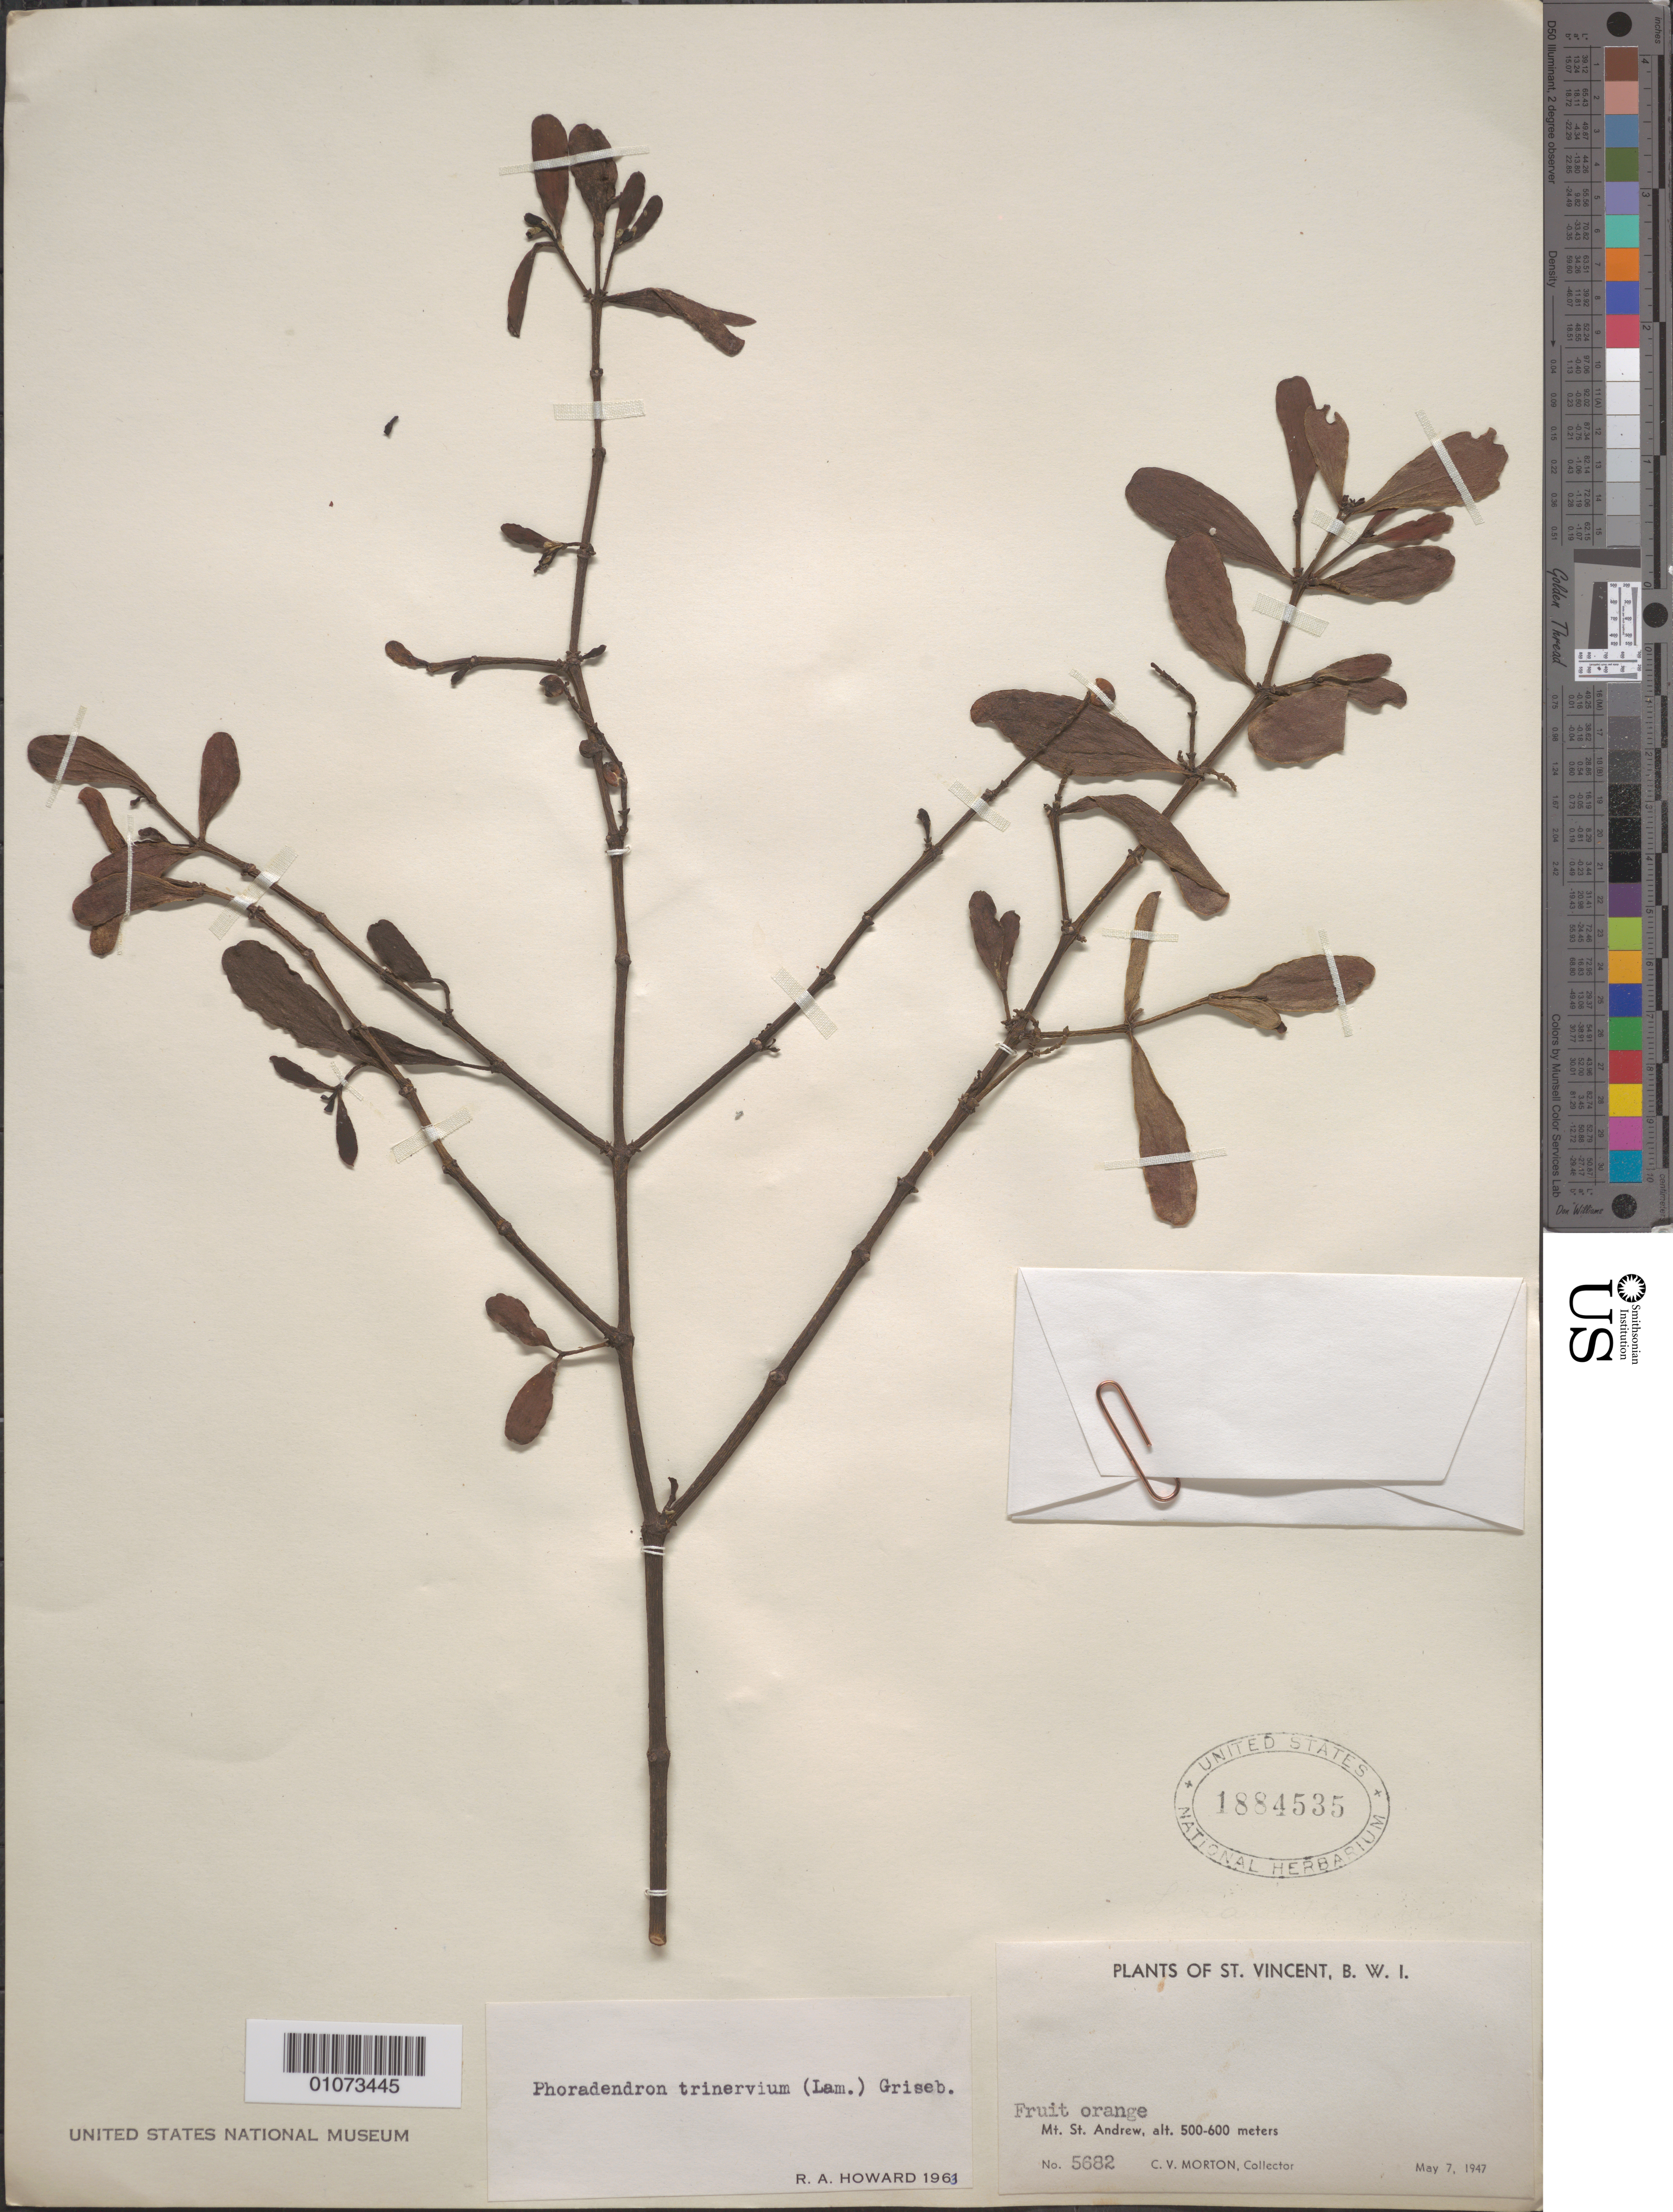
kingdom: Plantae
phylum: Tracheophyta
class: Magnoliopsida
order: Santalales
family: Viscaceae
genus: Phoradendron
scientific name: Phoradendron trinervium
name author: (Lam.) Griseb.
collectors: C. V. Morton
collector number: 5682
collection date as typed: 07 May 1947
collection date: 1947-05-07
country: St. Vincent - Grenadines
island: St. Vincent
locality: Mt. St. Andrew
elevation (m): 500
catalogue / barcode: US 1884535